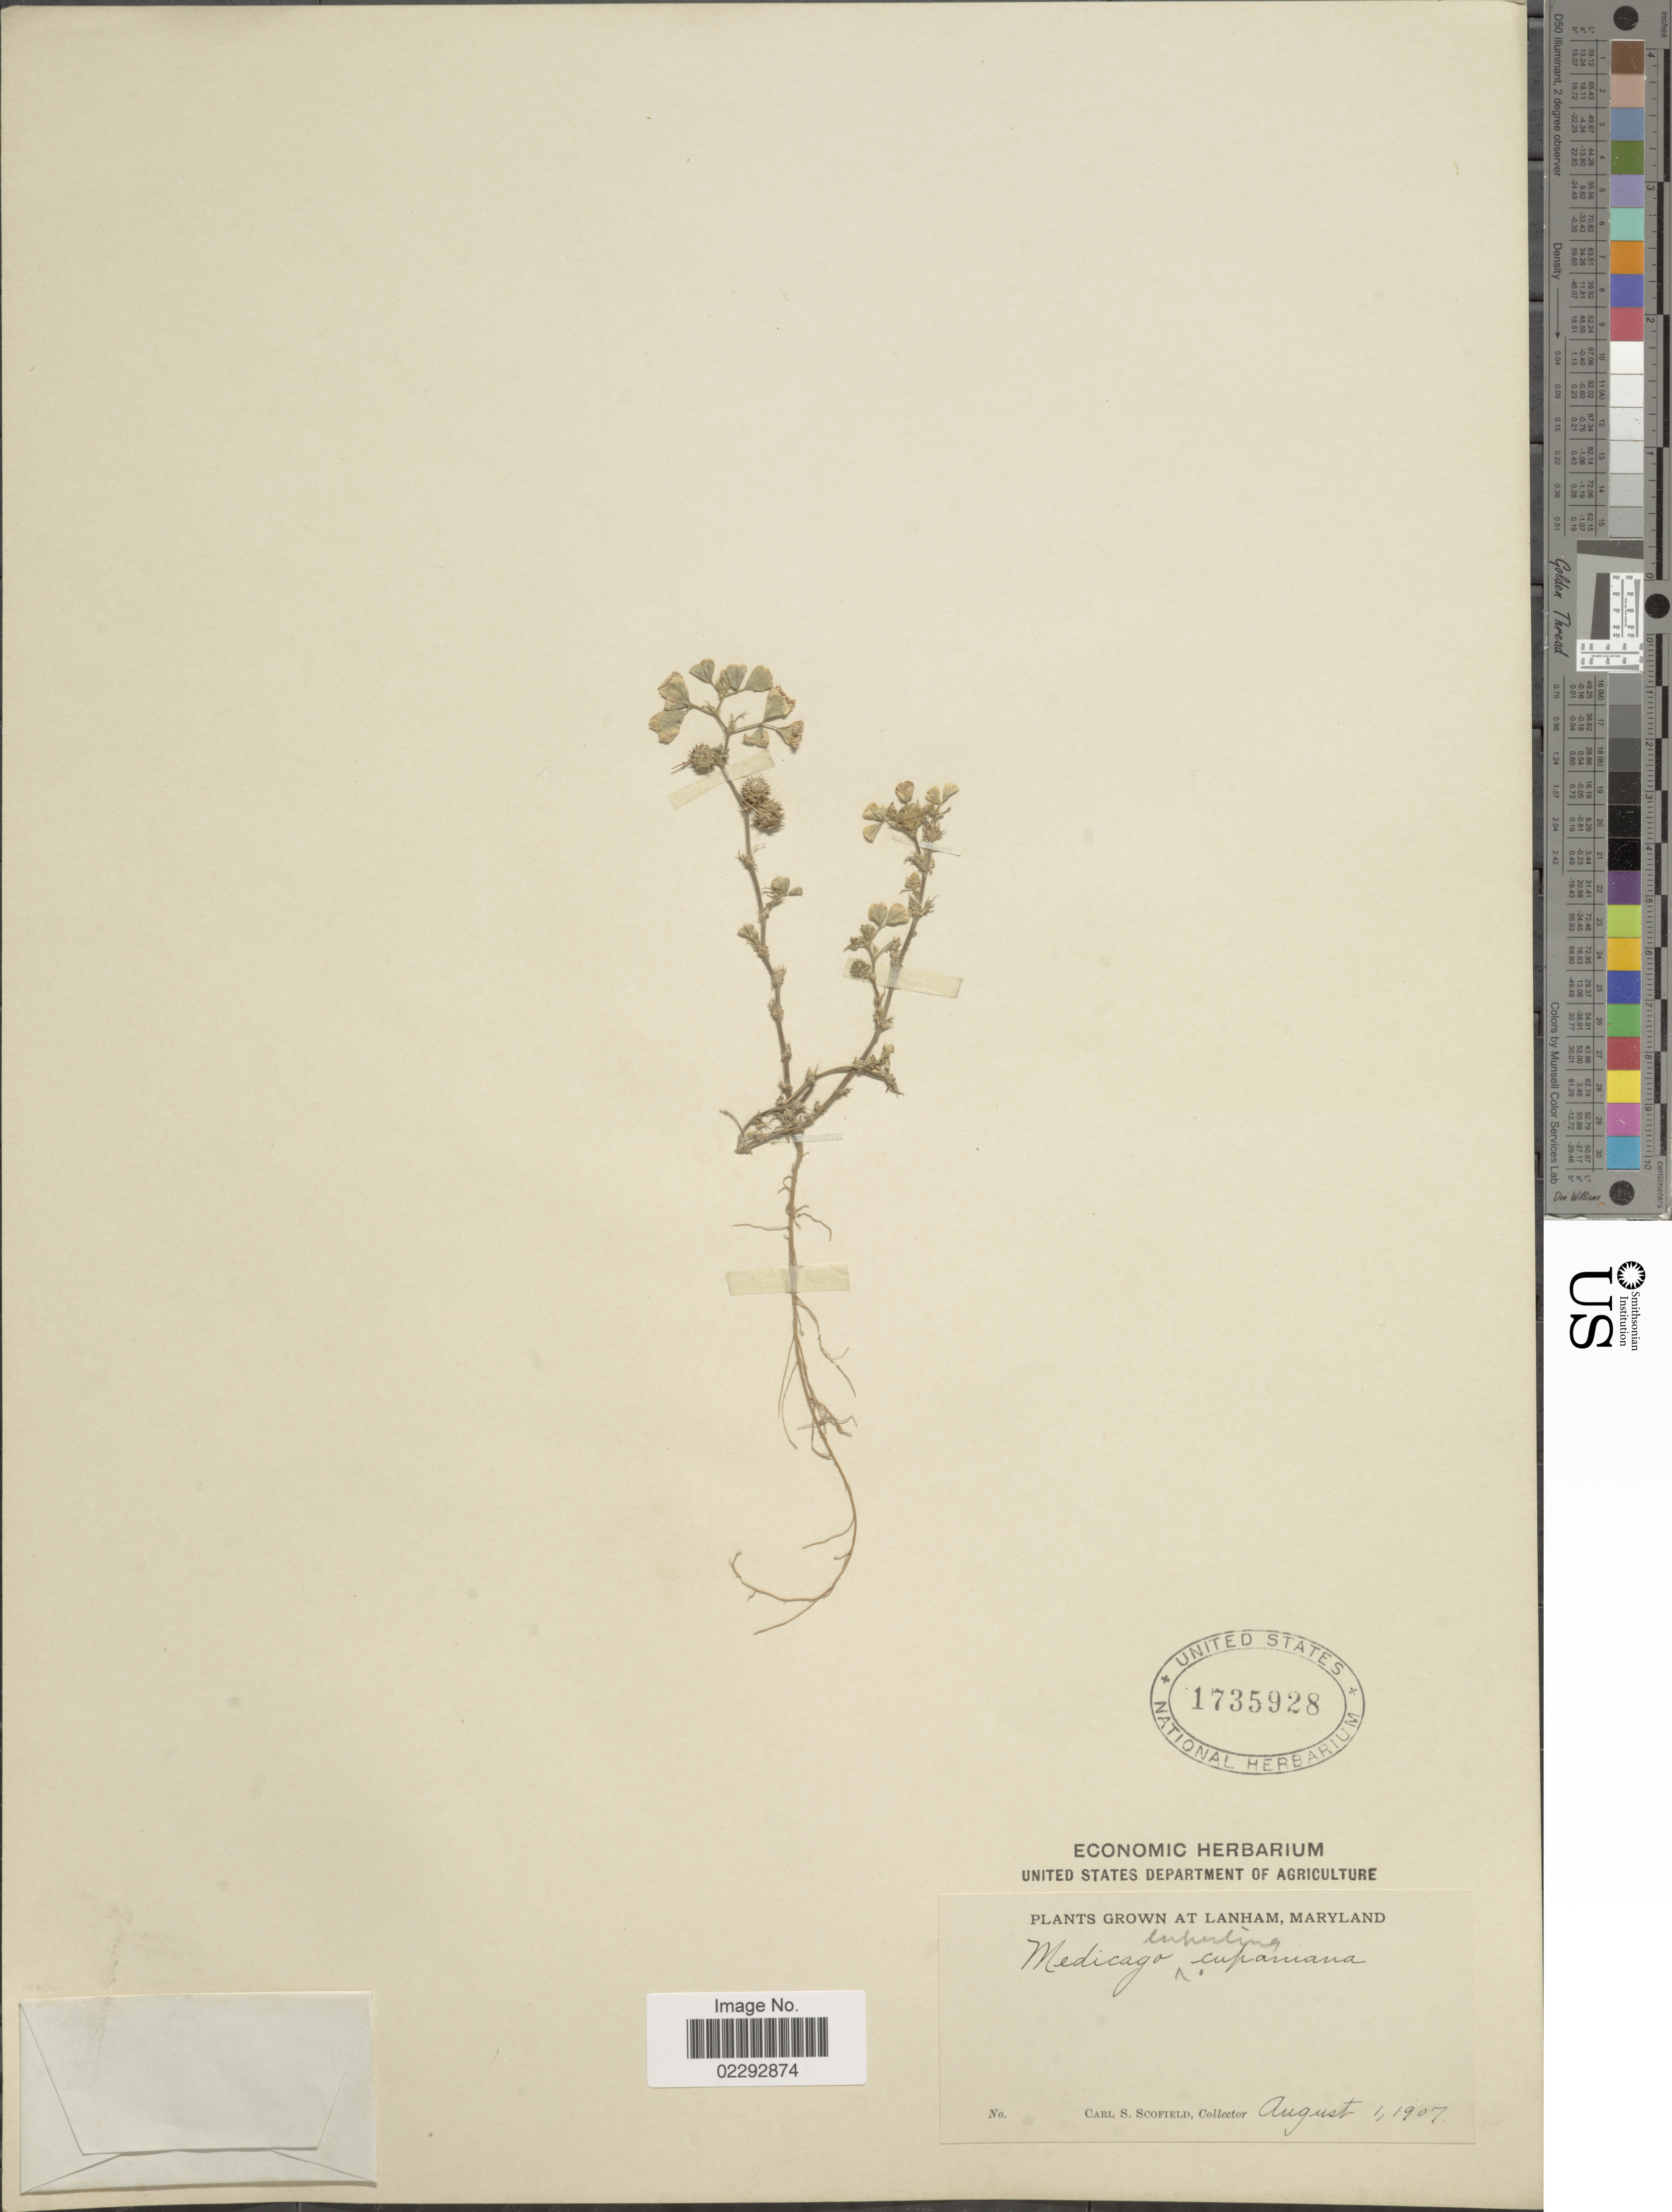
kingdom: Plantae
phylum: Tracheophyta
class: Magnoliopsida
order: Fabales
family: Fabaceae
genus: Medicago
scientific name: Medicago lupulina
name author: L.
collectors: C. Scofield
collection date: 1907-08-01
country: United States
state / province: Maryland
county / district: Prince George's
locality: At Lanham, Maryland.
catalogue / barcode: US 1735928